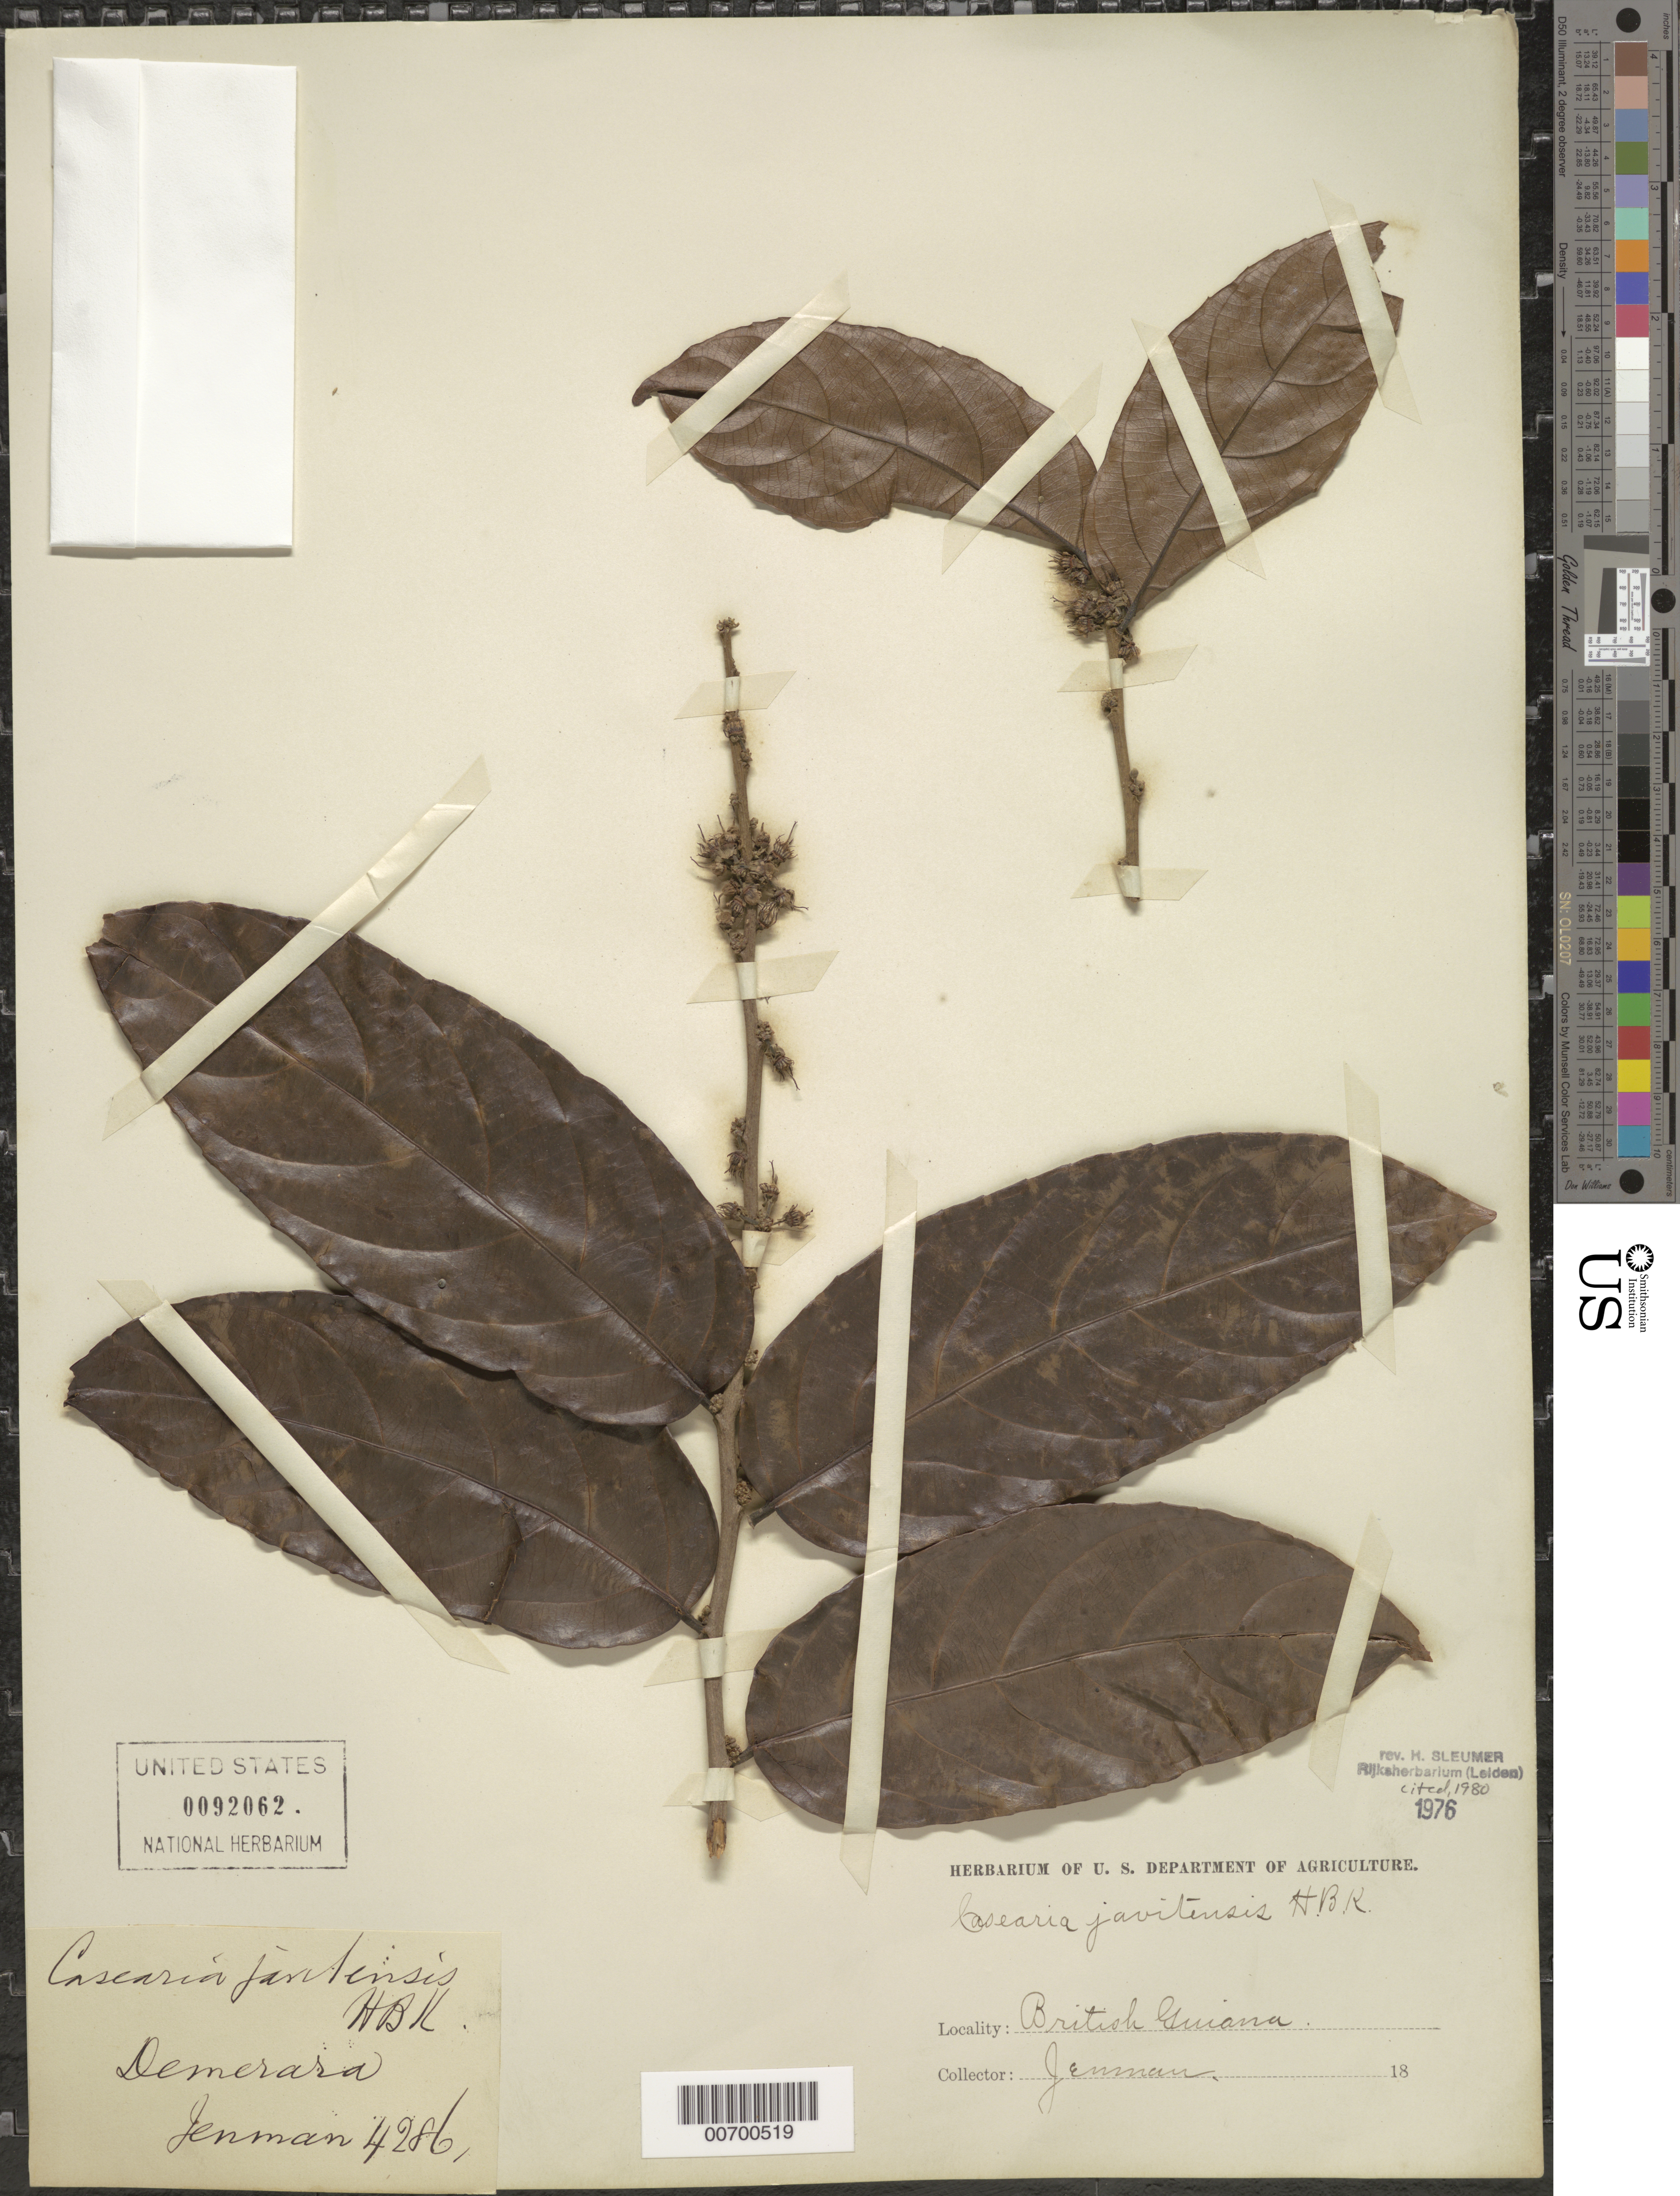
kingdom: Plantae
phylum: Tracheophyta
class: Magnoliopsida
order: Malpighiales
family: Salicaceae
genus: Piparea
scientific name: Piparea multiflora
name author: C.F. Gaertn.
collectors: G. S. Jenman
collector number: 4286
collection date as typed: s.d.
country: Guyana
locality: Demerara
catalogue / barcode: US 92062